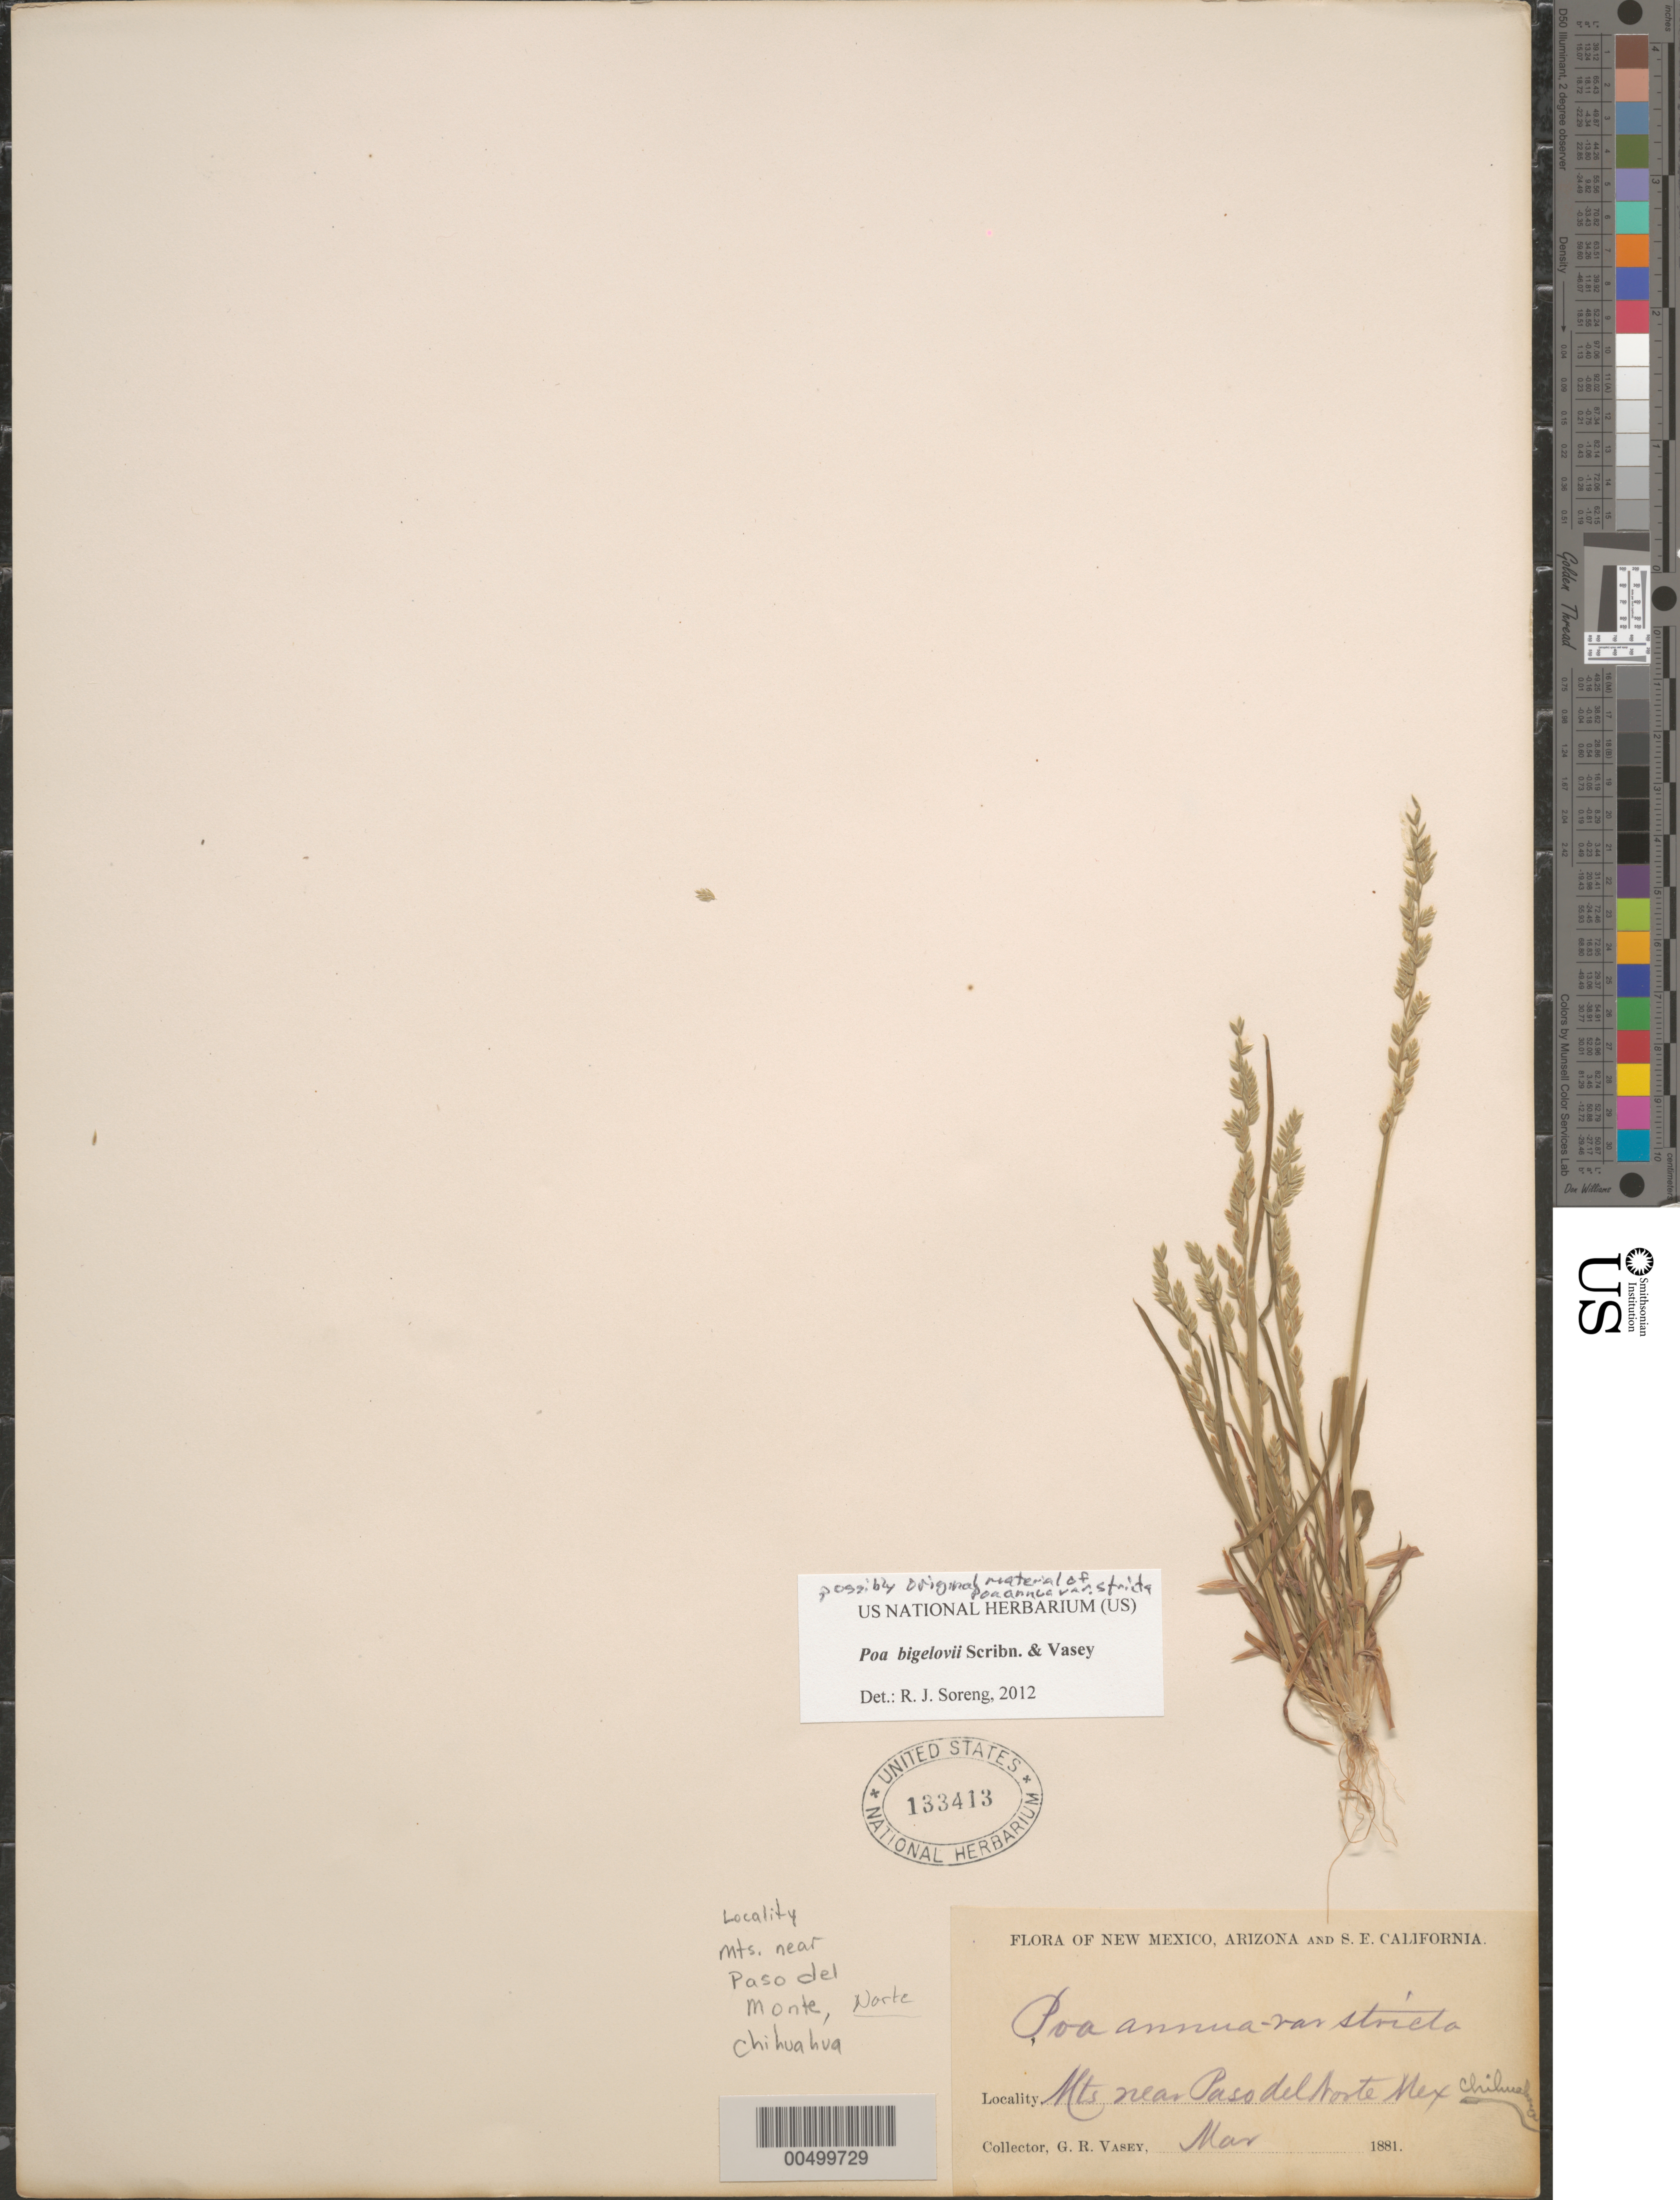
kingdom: Plantae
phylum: Tracheophyta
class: Liliopsida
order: Poales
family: Poaceae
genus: Poa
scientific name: Poa bigelovii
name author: Vasey & Scribn.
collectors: G. R. Vasey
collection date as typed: Mar 1881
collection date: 1881-03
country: Mexico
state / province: Chihuahua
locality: Mts near Paso del Monte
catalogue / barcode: US 133413